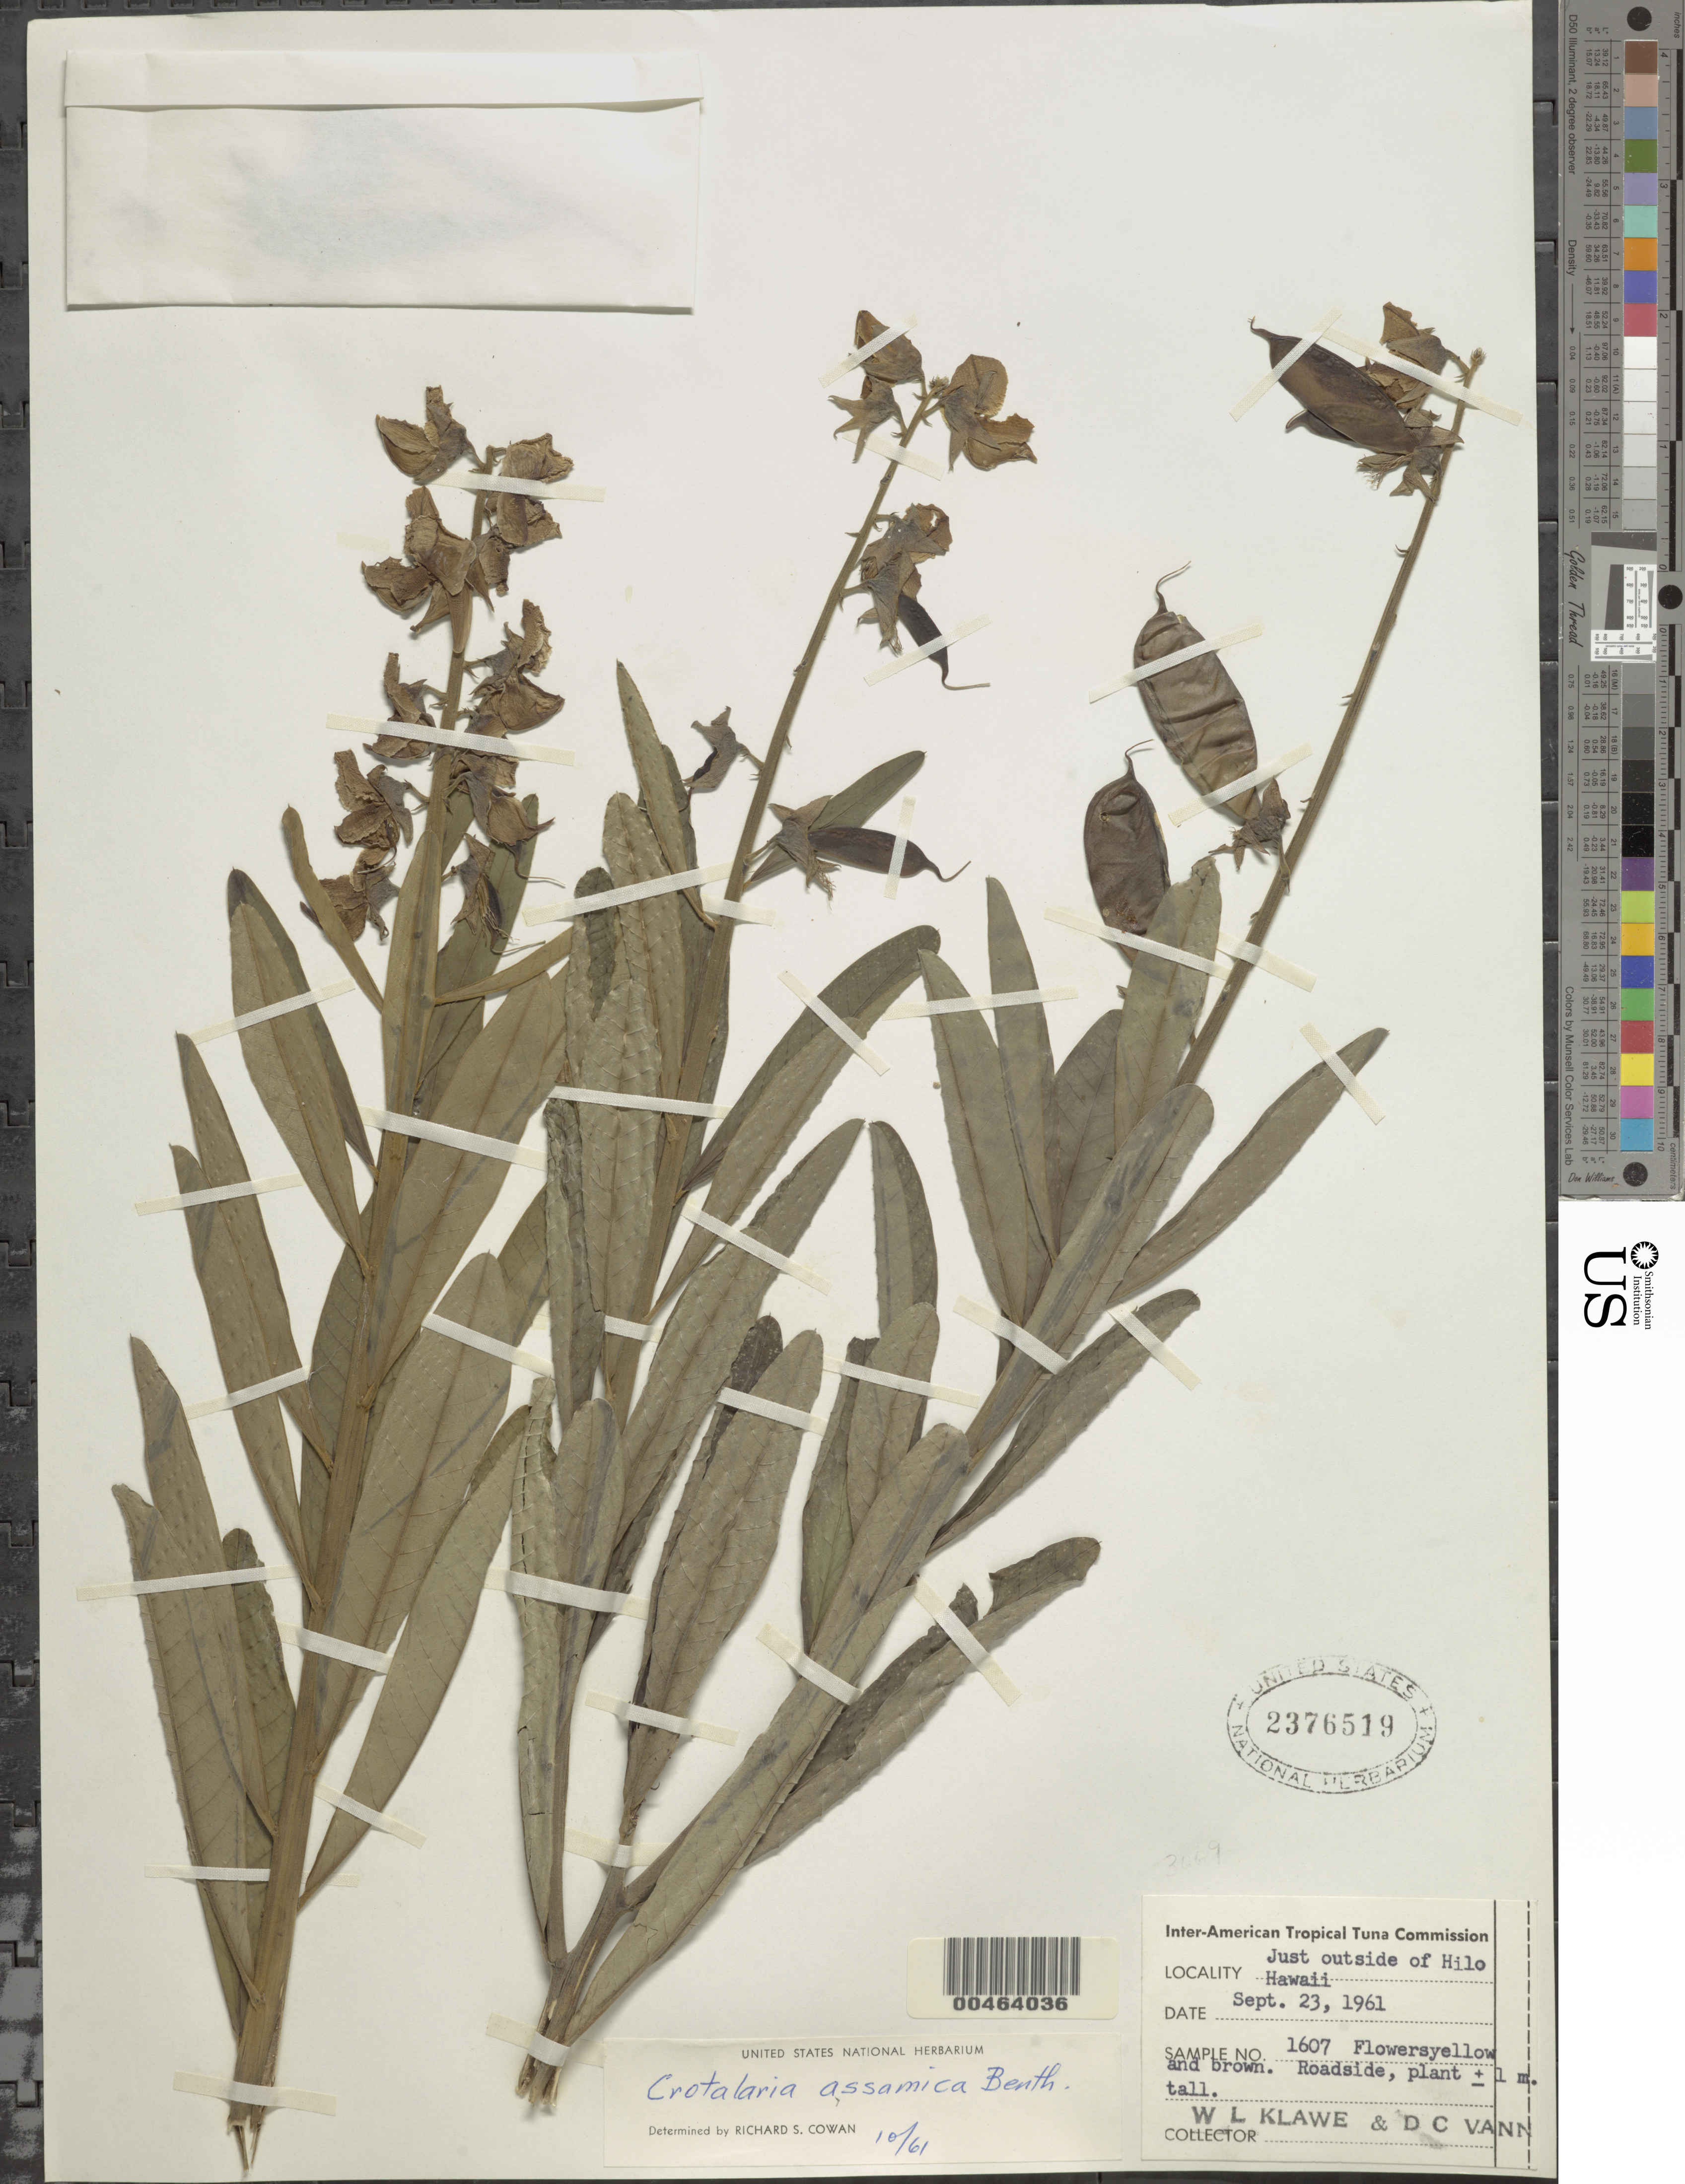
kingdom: Plantae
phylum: Tracheophyta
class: Magnoliopsida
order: Fabales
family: Fabaceae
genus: Crotalaria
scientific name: Crotalaria assamica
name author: Benth.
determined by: Cowan, R. S.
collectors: W. Klawe & D. Vann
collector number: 1607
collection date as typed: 23 Sep 1961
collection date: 1961-09-23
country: United States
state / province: Hawaii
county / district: Hawaii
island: Hawaii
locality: Just outside of Hilo.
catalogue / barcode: US 2376519